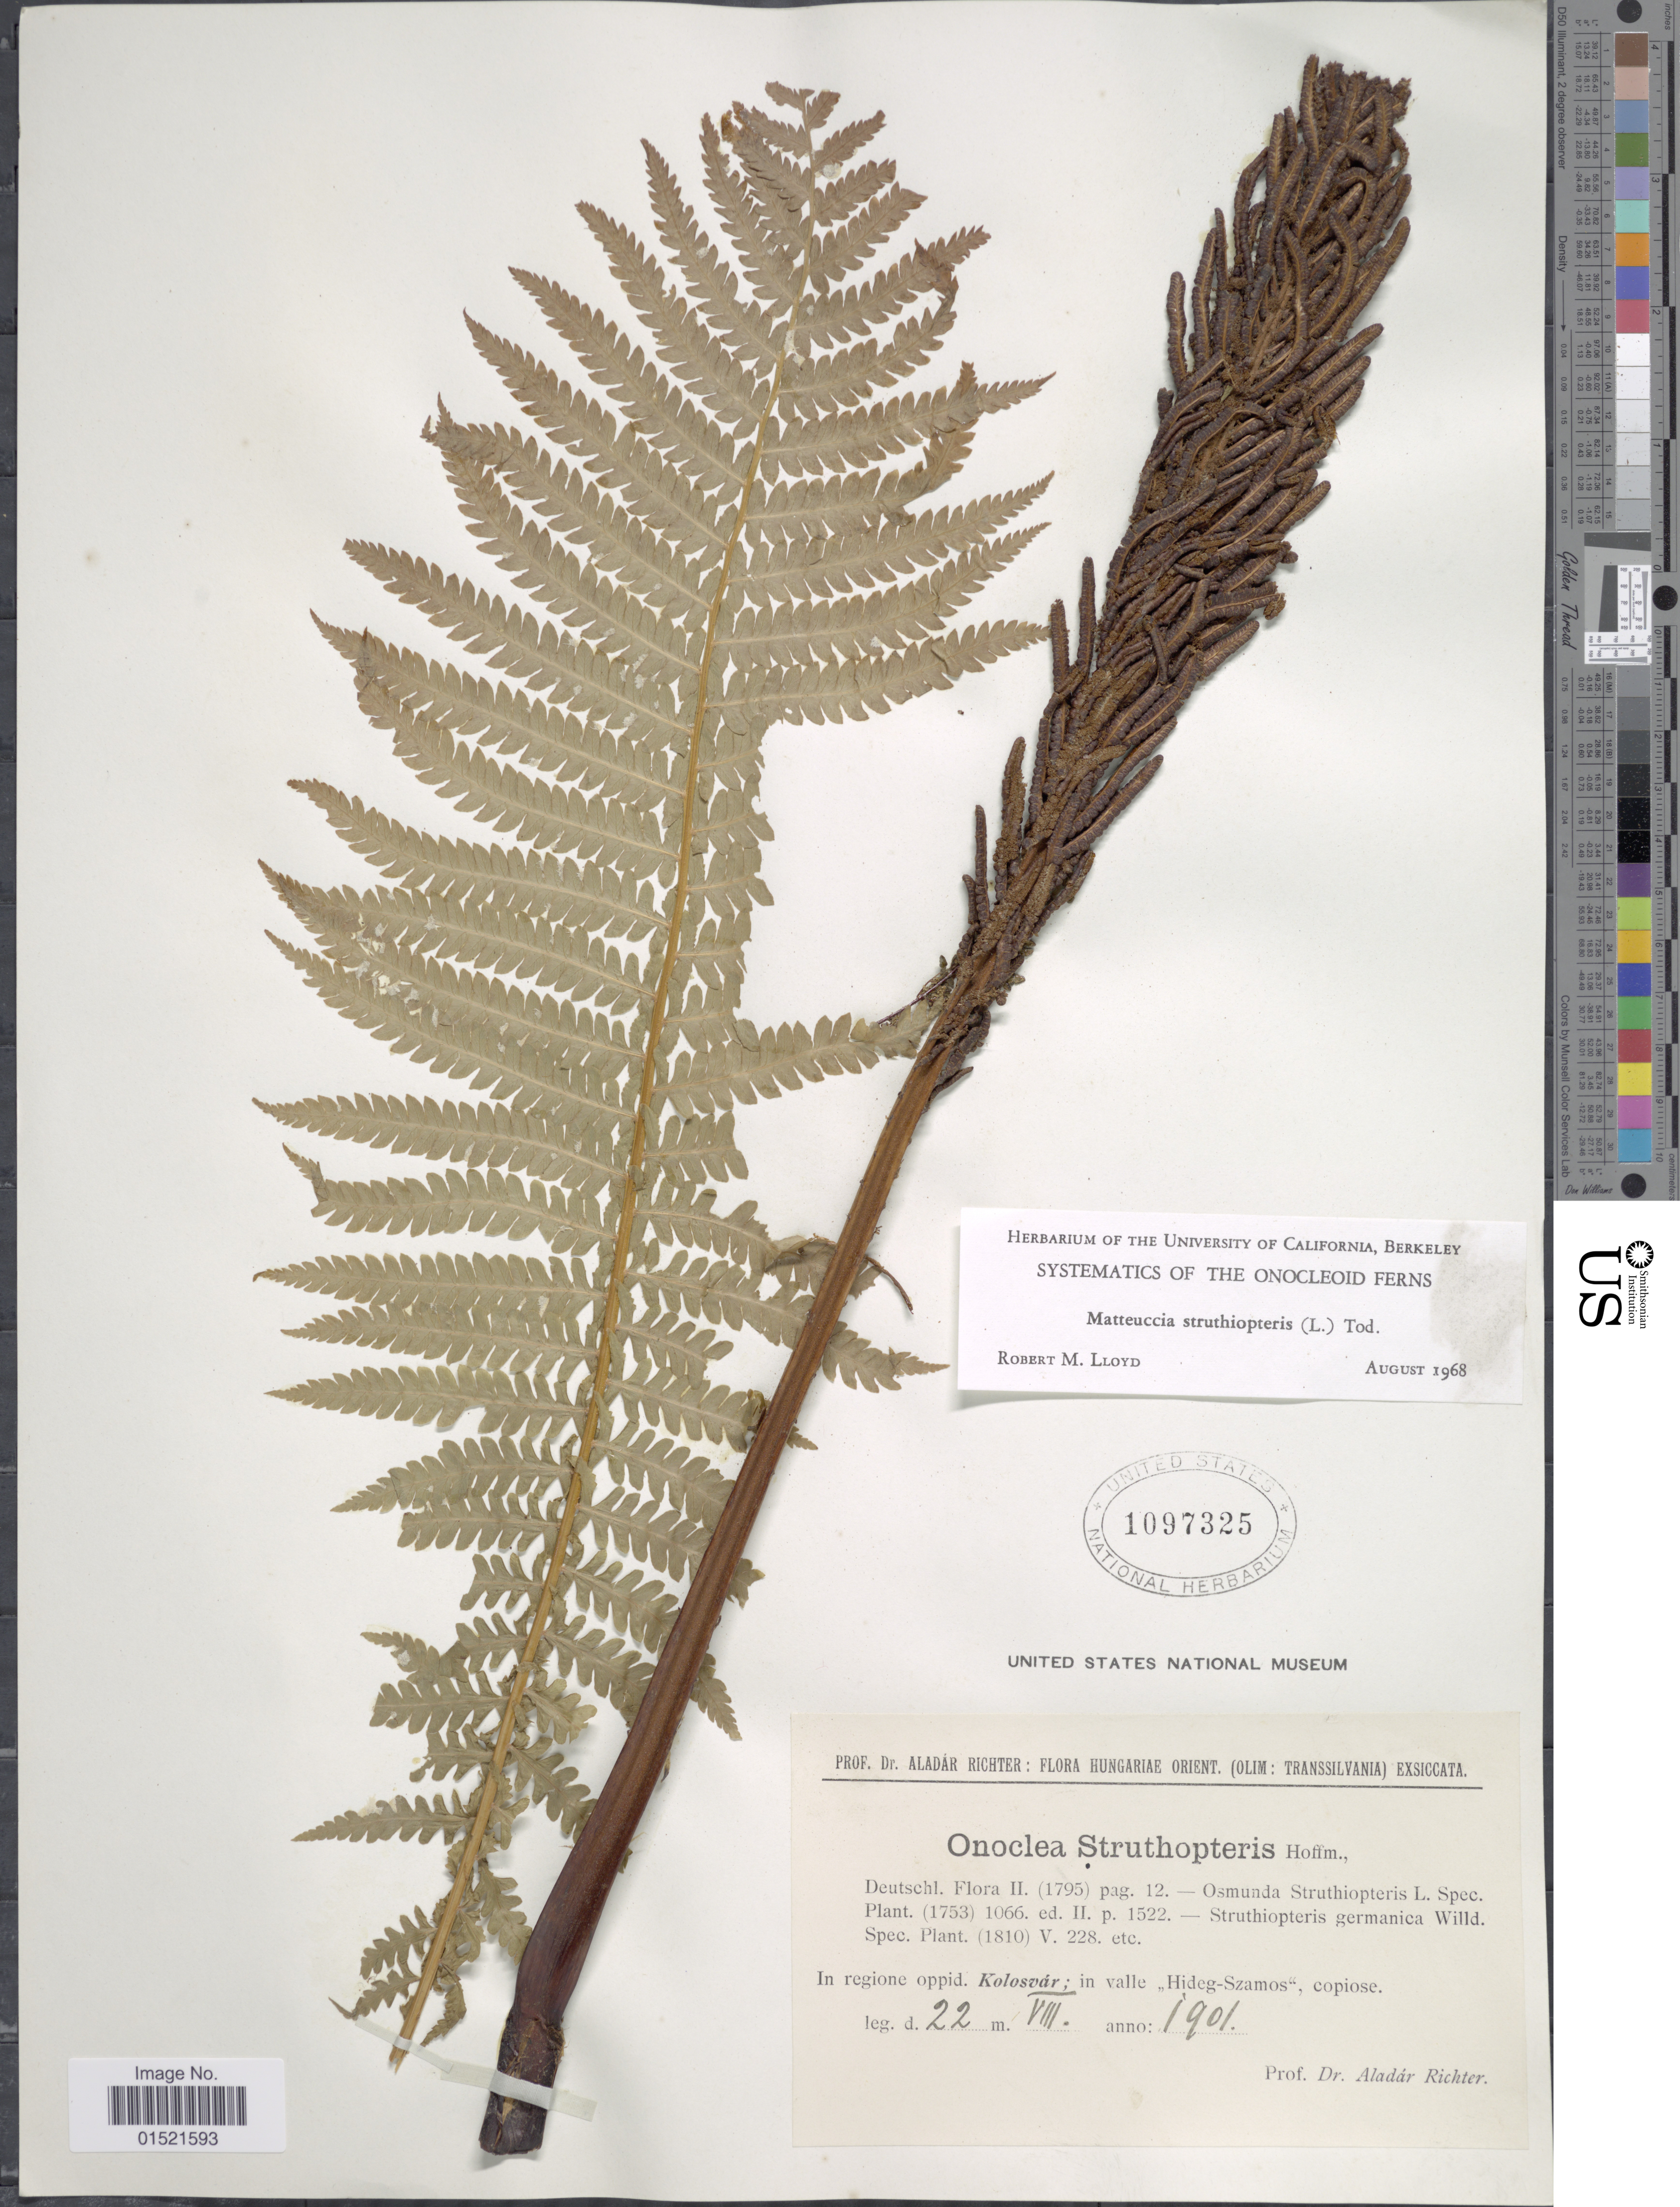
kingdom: Plantae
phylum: Tracheophyta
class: Polypodiopsida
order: Polypodiales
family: Onocleaceae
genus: Matteuccia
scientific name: Matteuccia struthiopteris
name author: (L.) Tod.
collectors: A. Richter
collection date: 1901-08-22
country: Hungary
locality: Hungariae Orient (Olim: Transsilvania), in regione oppid. Kolosvar; in valle Hideg-Szamos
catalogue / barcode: US 1097325